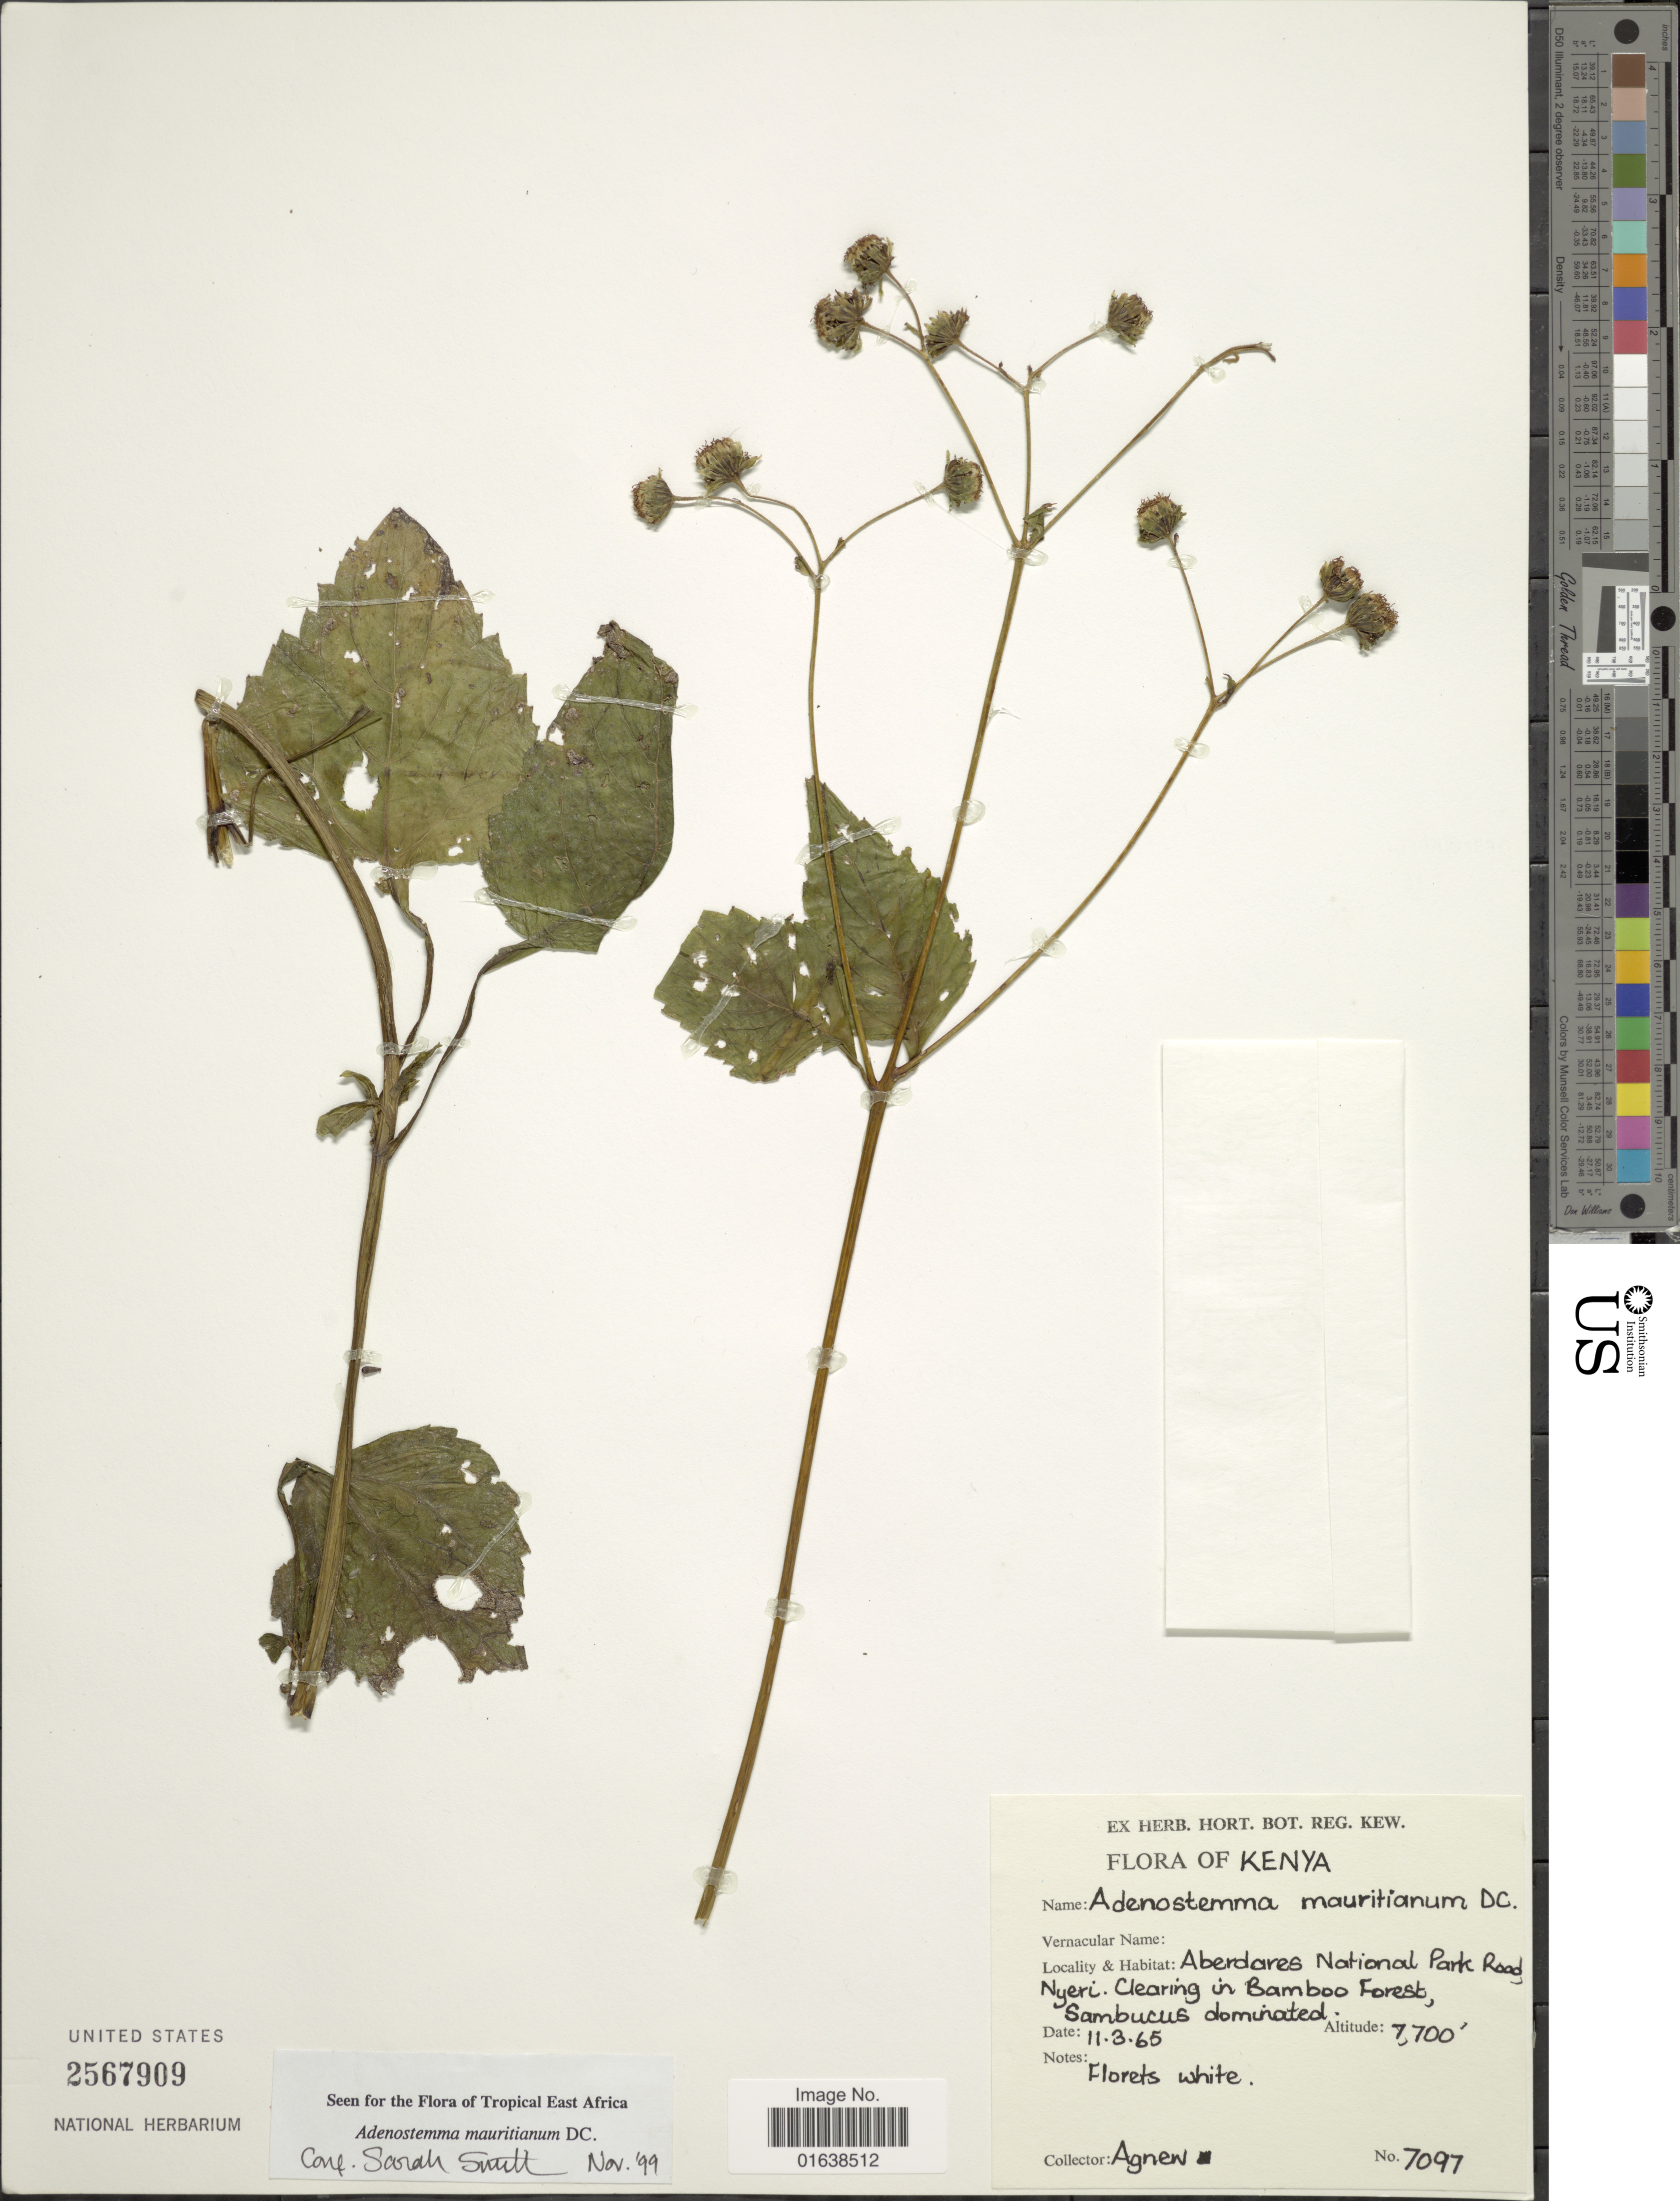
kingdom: Plantae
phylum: Tracheophyta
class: Magnoliopsida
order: Asterales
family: Asteraceae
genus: Adenostemma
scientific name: Adenostemma mauritianum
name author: DC.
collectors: -- Agnew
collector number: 7097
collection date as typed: Transcribed d/m/y: 11/3/65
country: Kenya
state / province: Nyeri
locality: Kenya. Aberdares National Park Road. Nyeri. Clearing in Bamboo Forest, Sambucus dominated.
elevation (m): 2347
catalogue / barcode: US 2567909